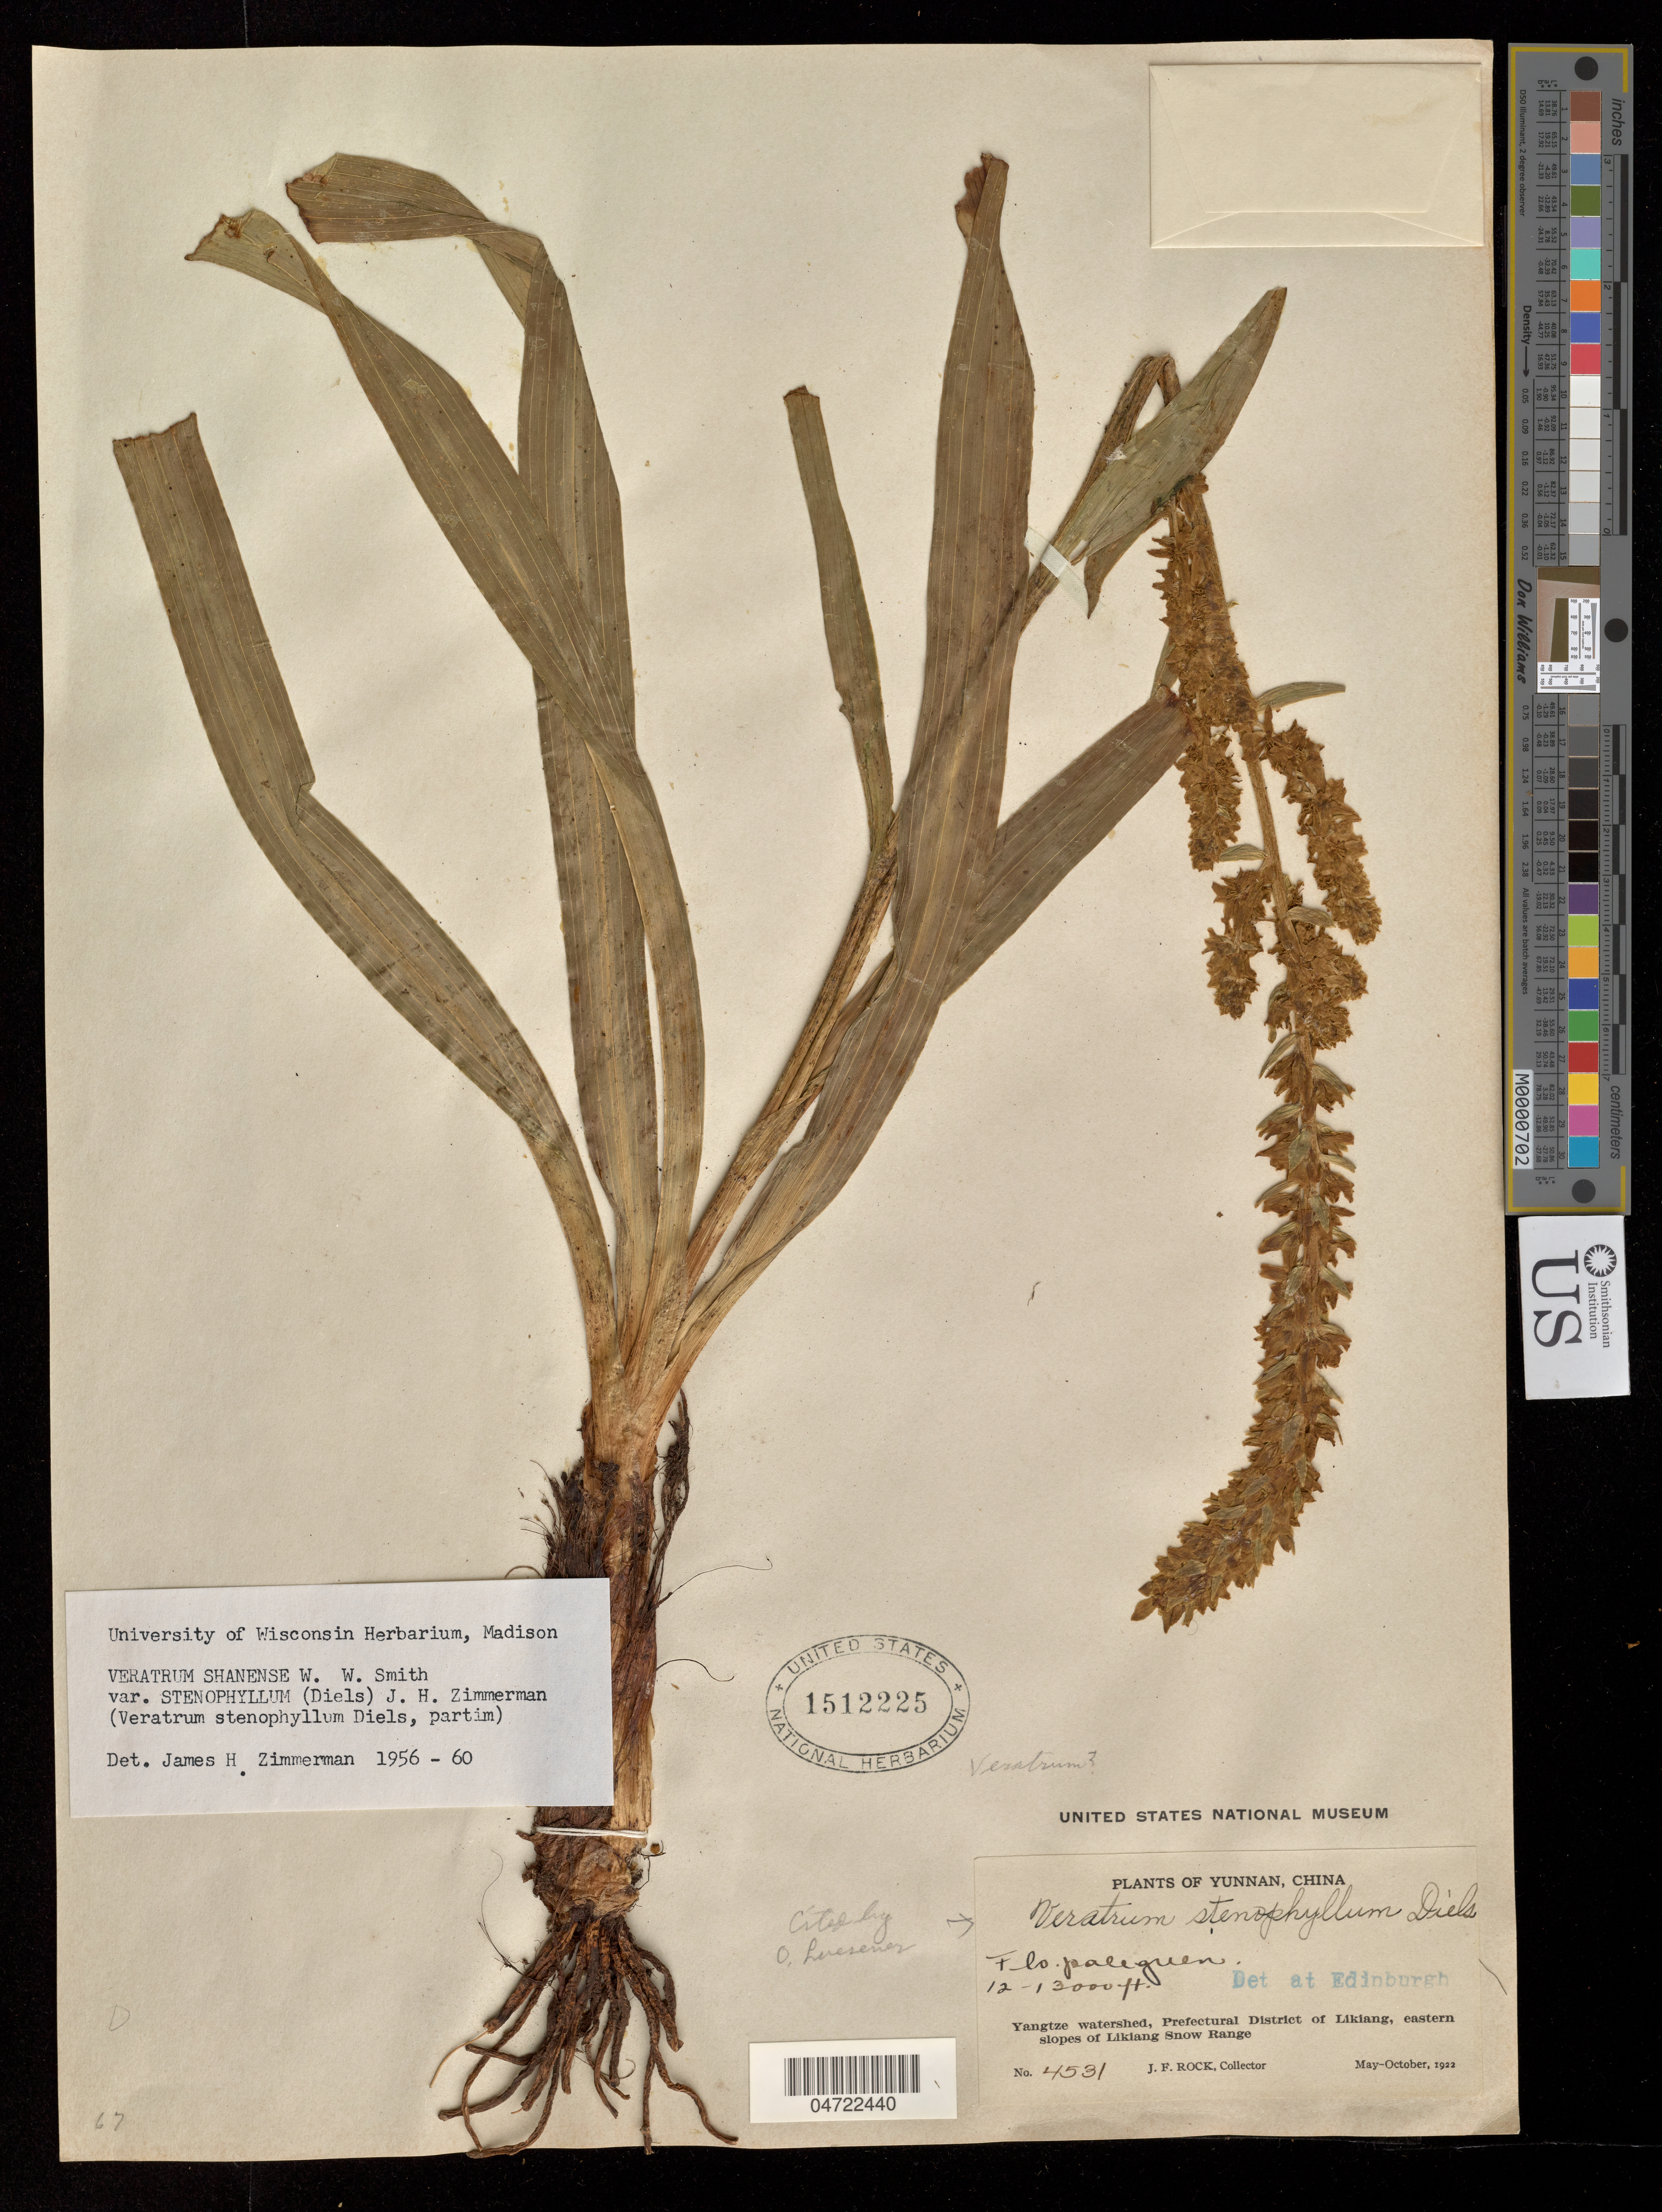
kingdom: Plantae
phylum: Tracheophyta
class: Liliopsida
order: Liliales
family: Melanthiaceae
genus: Veratrum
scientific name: Veratrum shanense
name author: W.W. Sm.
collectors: J. Rock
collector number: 4531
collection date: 1922-05/1922-10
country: China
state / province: Yunnan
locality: Yangtze watershed, Prefectural District of Likiang, eastern slopes of Likiang Snow Range.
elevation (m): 3353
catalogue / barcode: US 1512225